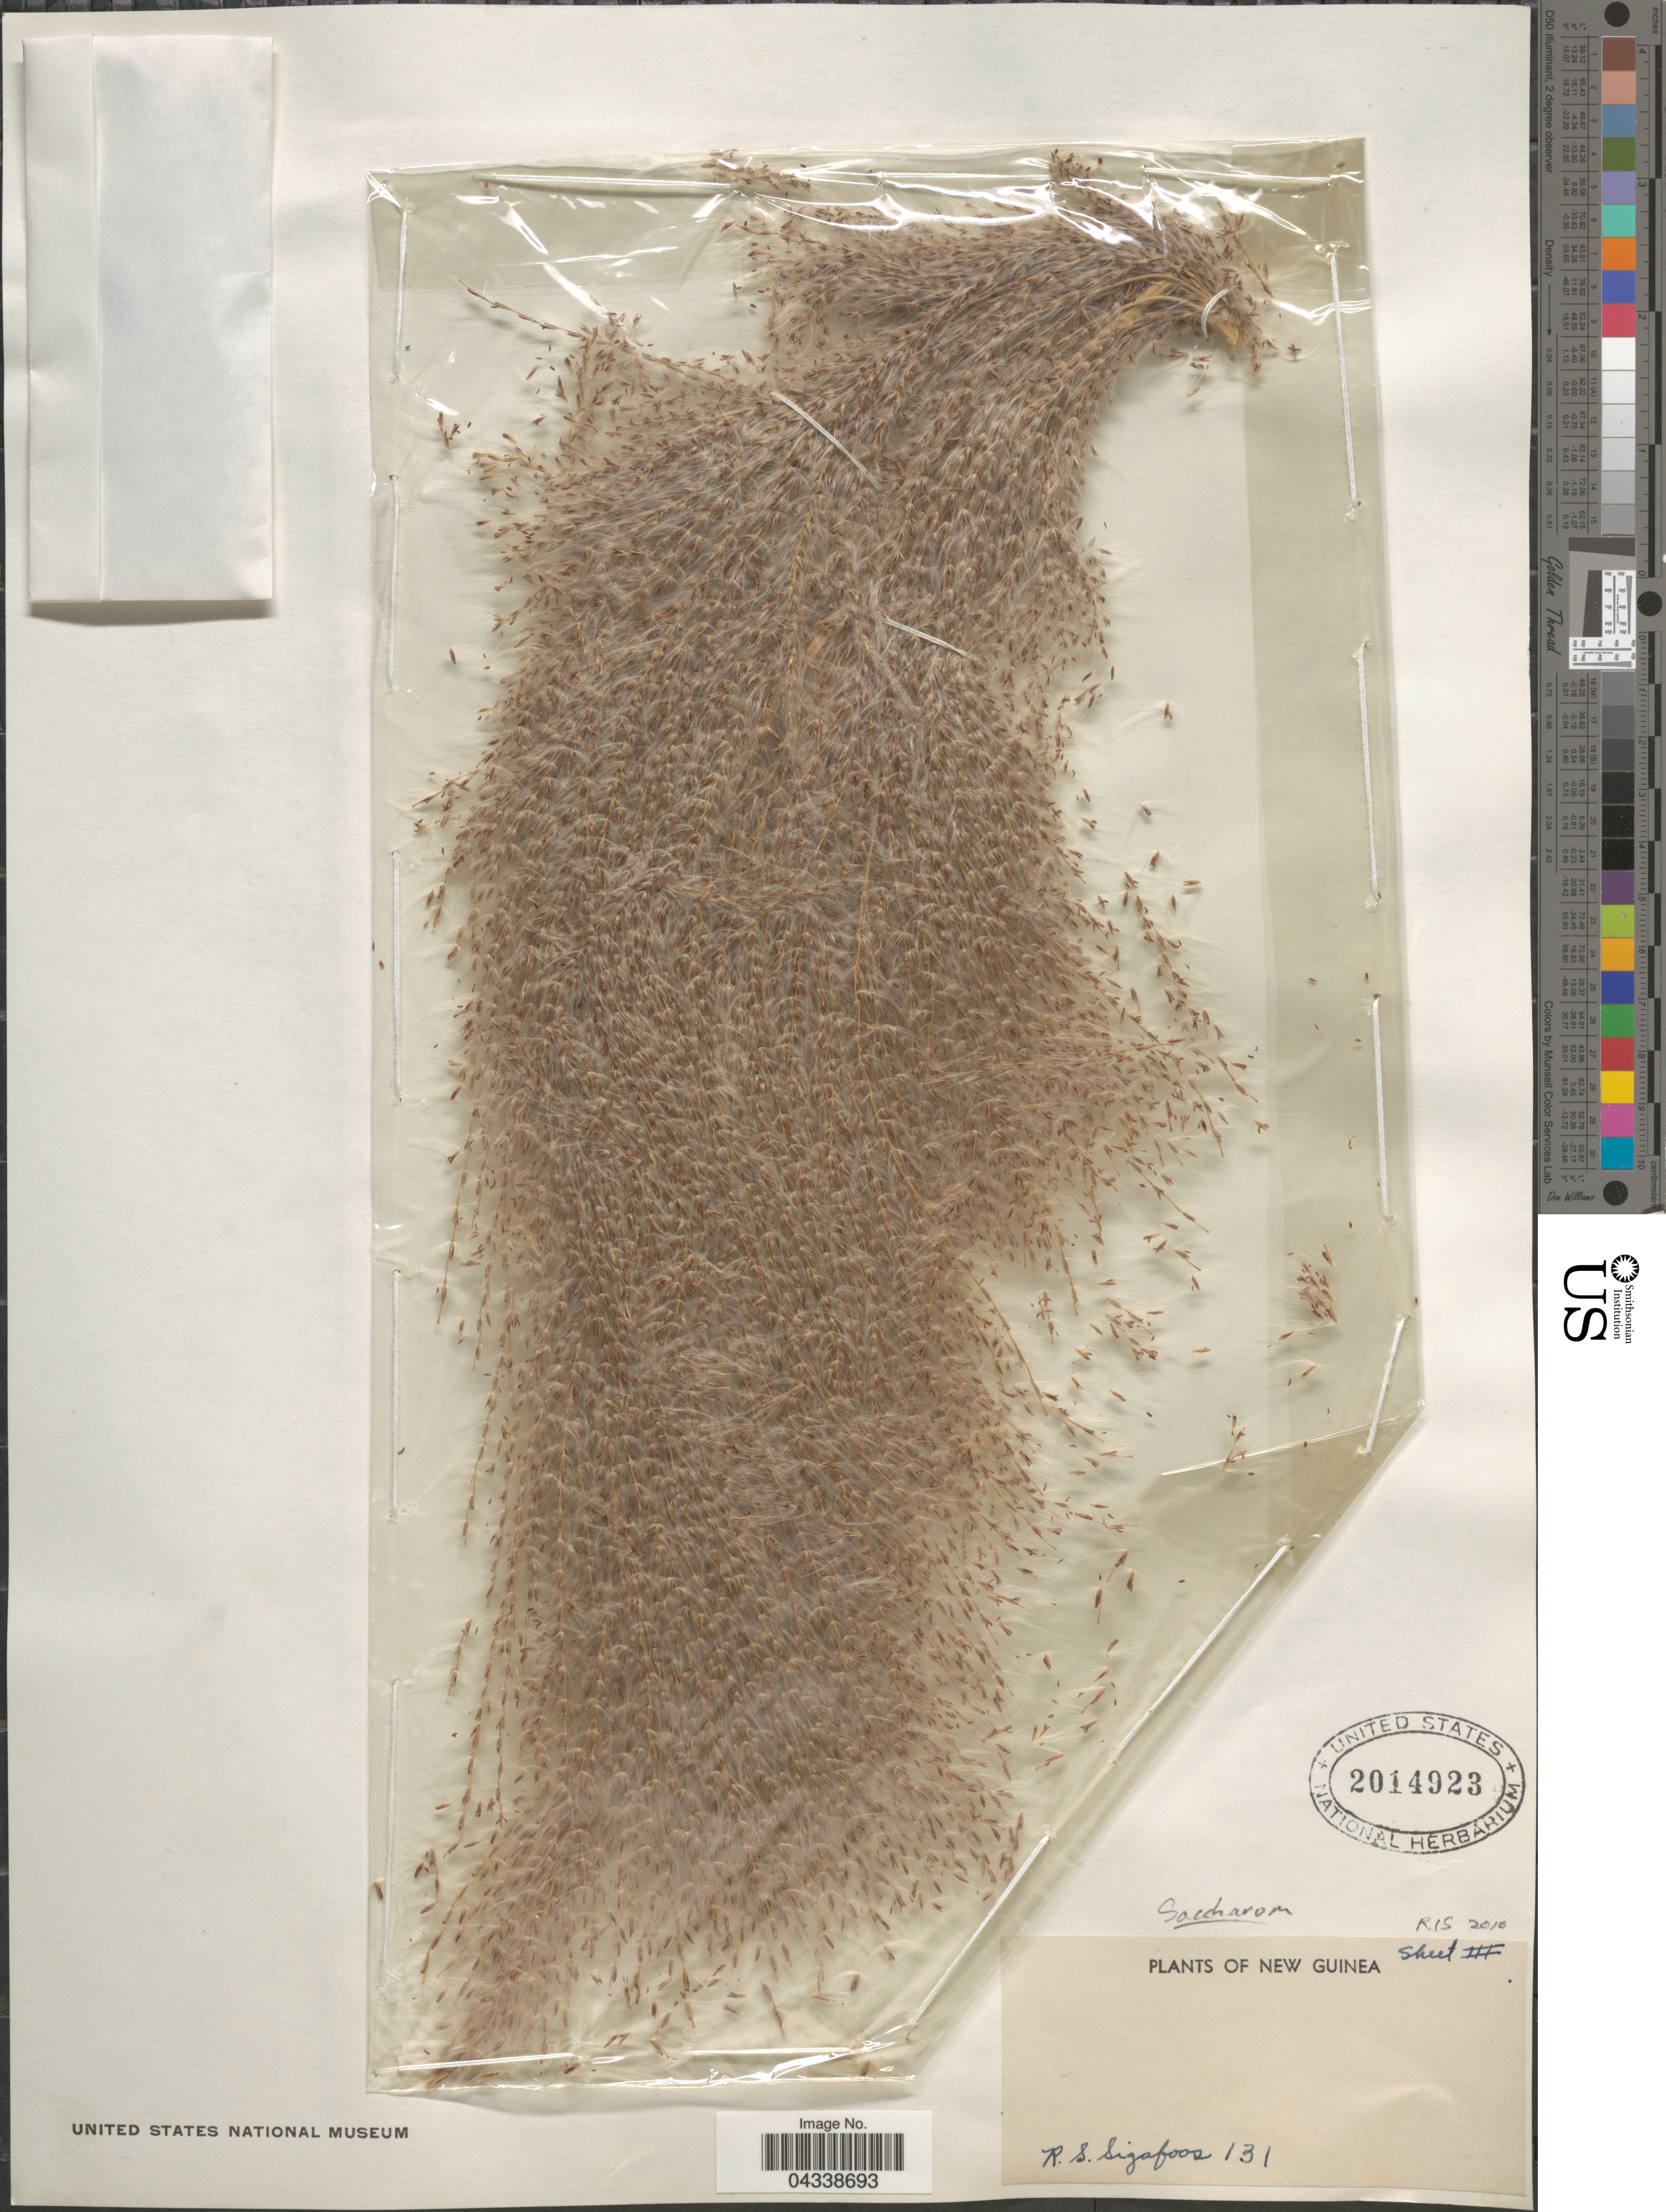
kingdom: Plantae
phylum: Tracheophyta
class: Liliopsida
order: Poales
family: Poaceae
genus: Saccharum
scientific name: Saccharum sp.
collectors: R. Sigafoos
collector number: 131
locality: New Guinea.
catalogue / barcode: US 2014923